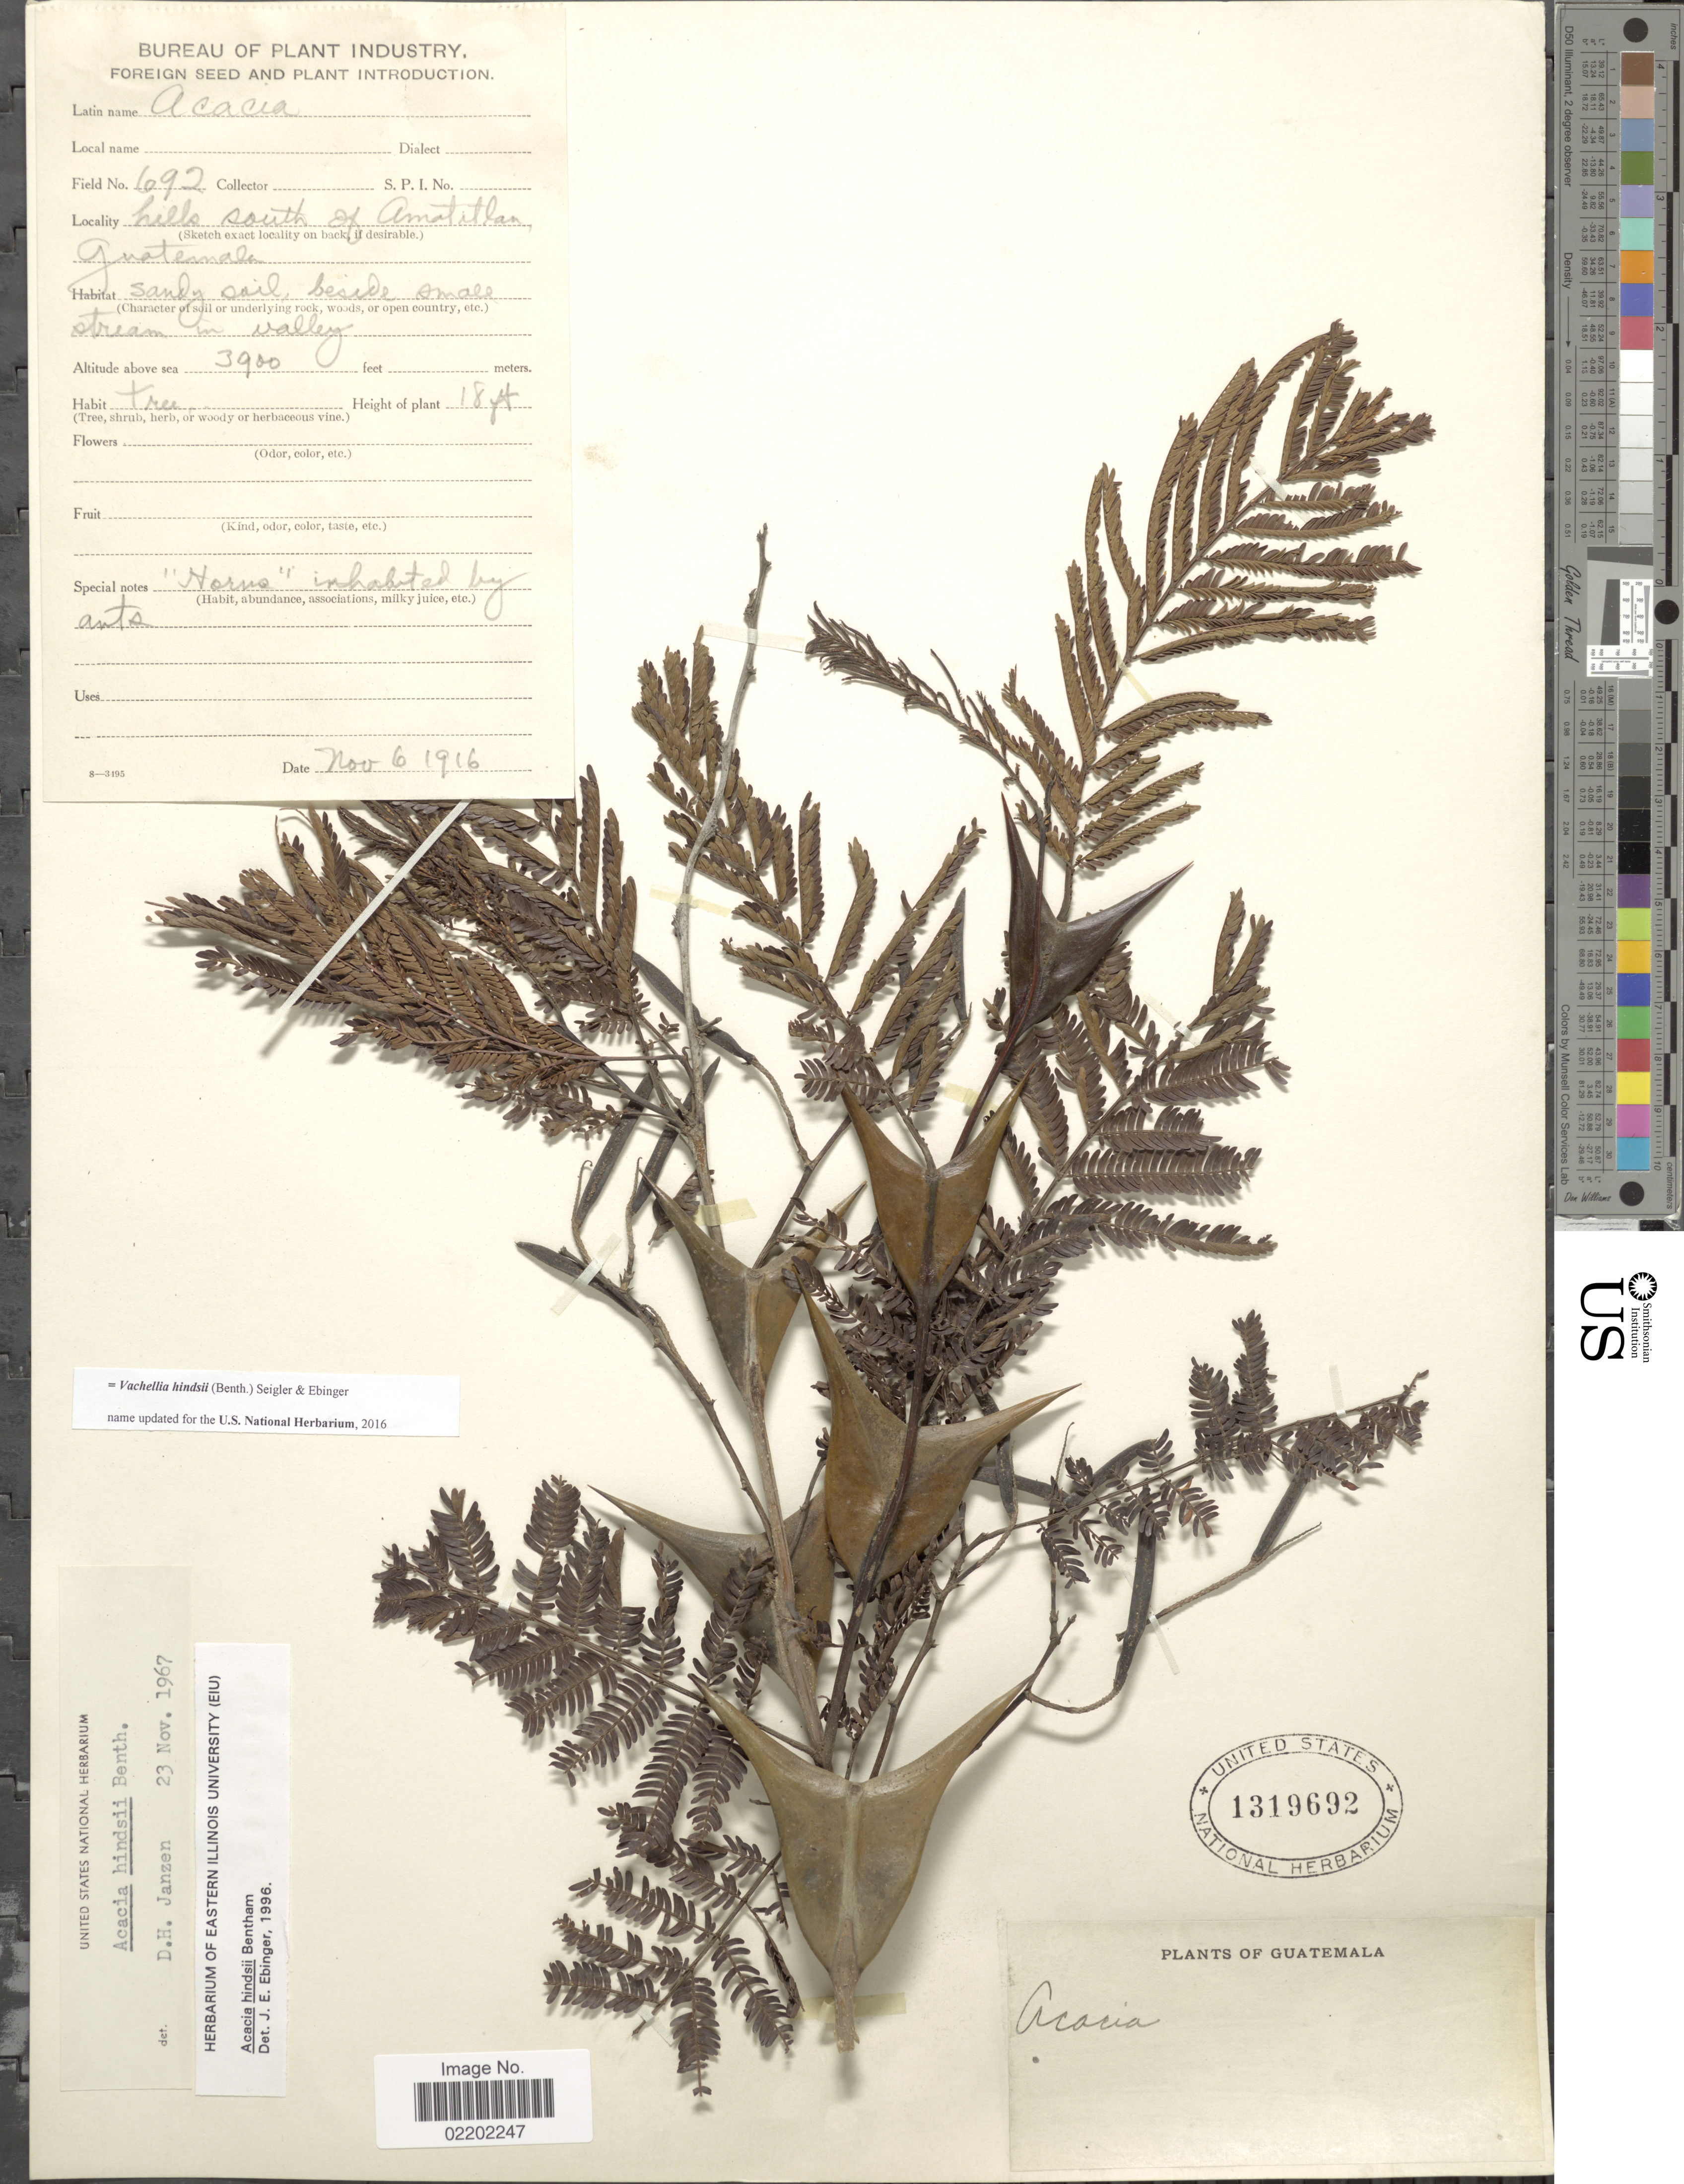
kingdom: Plantae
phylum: Tracheophyta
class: Magnoliopsida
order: Fabales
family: Fabaceae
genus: Vachellia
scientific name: Vachellia hindsii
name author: (Benth.) Seigler & Ebinger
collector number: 692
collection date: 1916-11-06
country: Guatemala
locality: Hills south of Amatitlan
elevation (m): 1189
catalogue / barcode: US 1319692